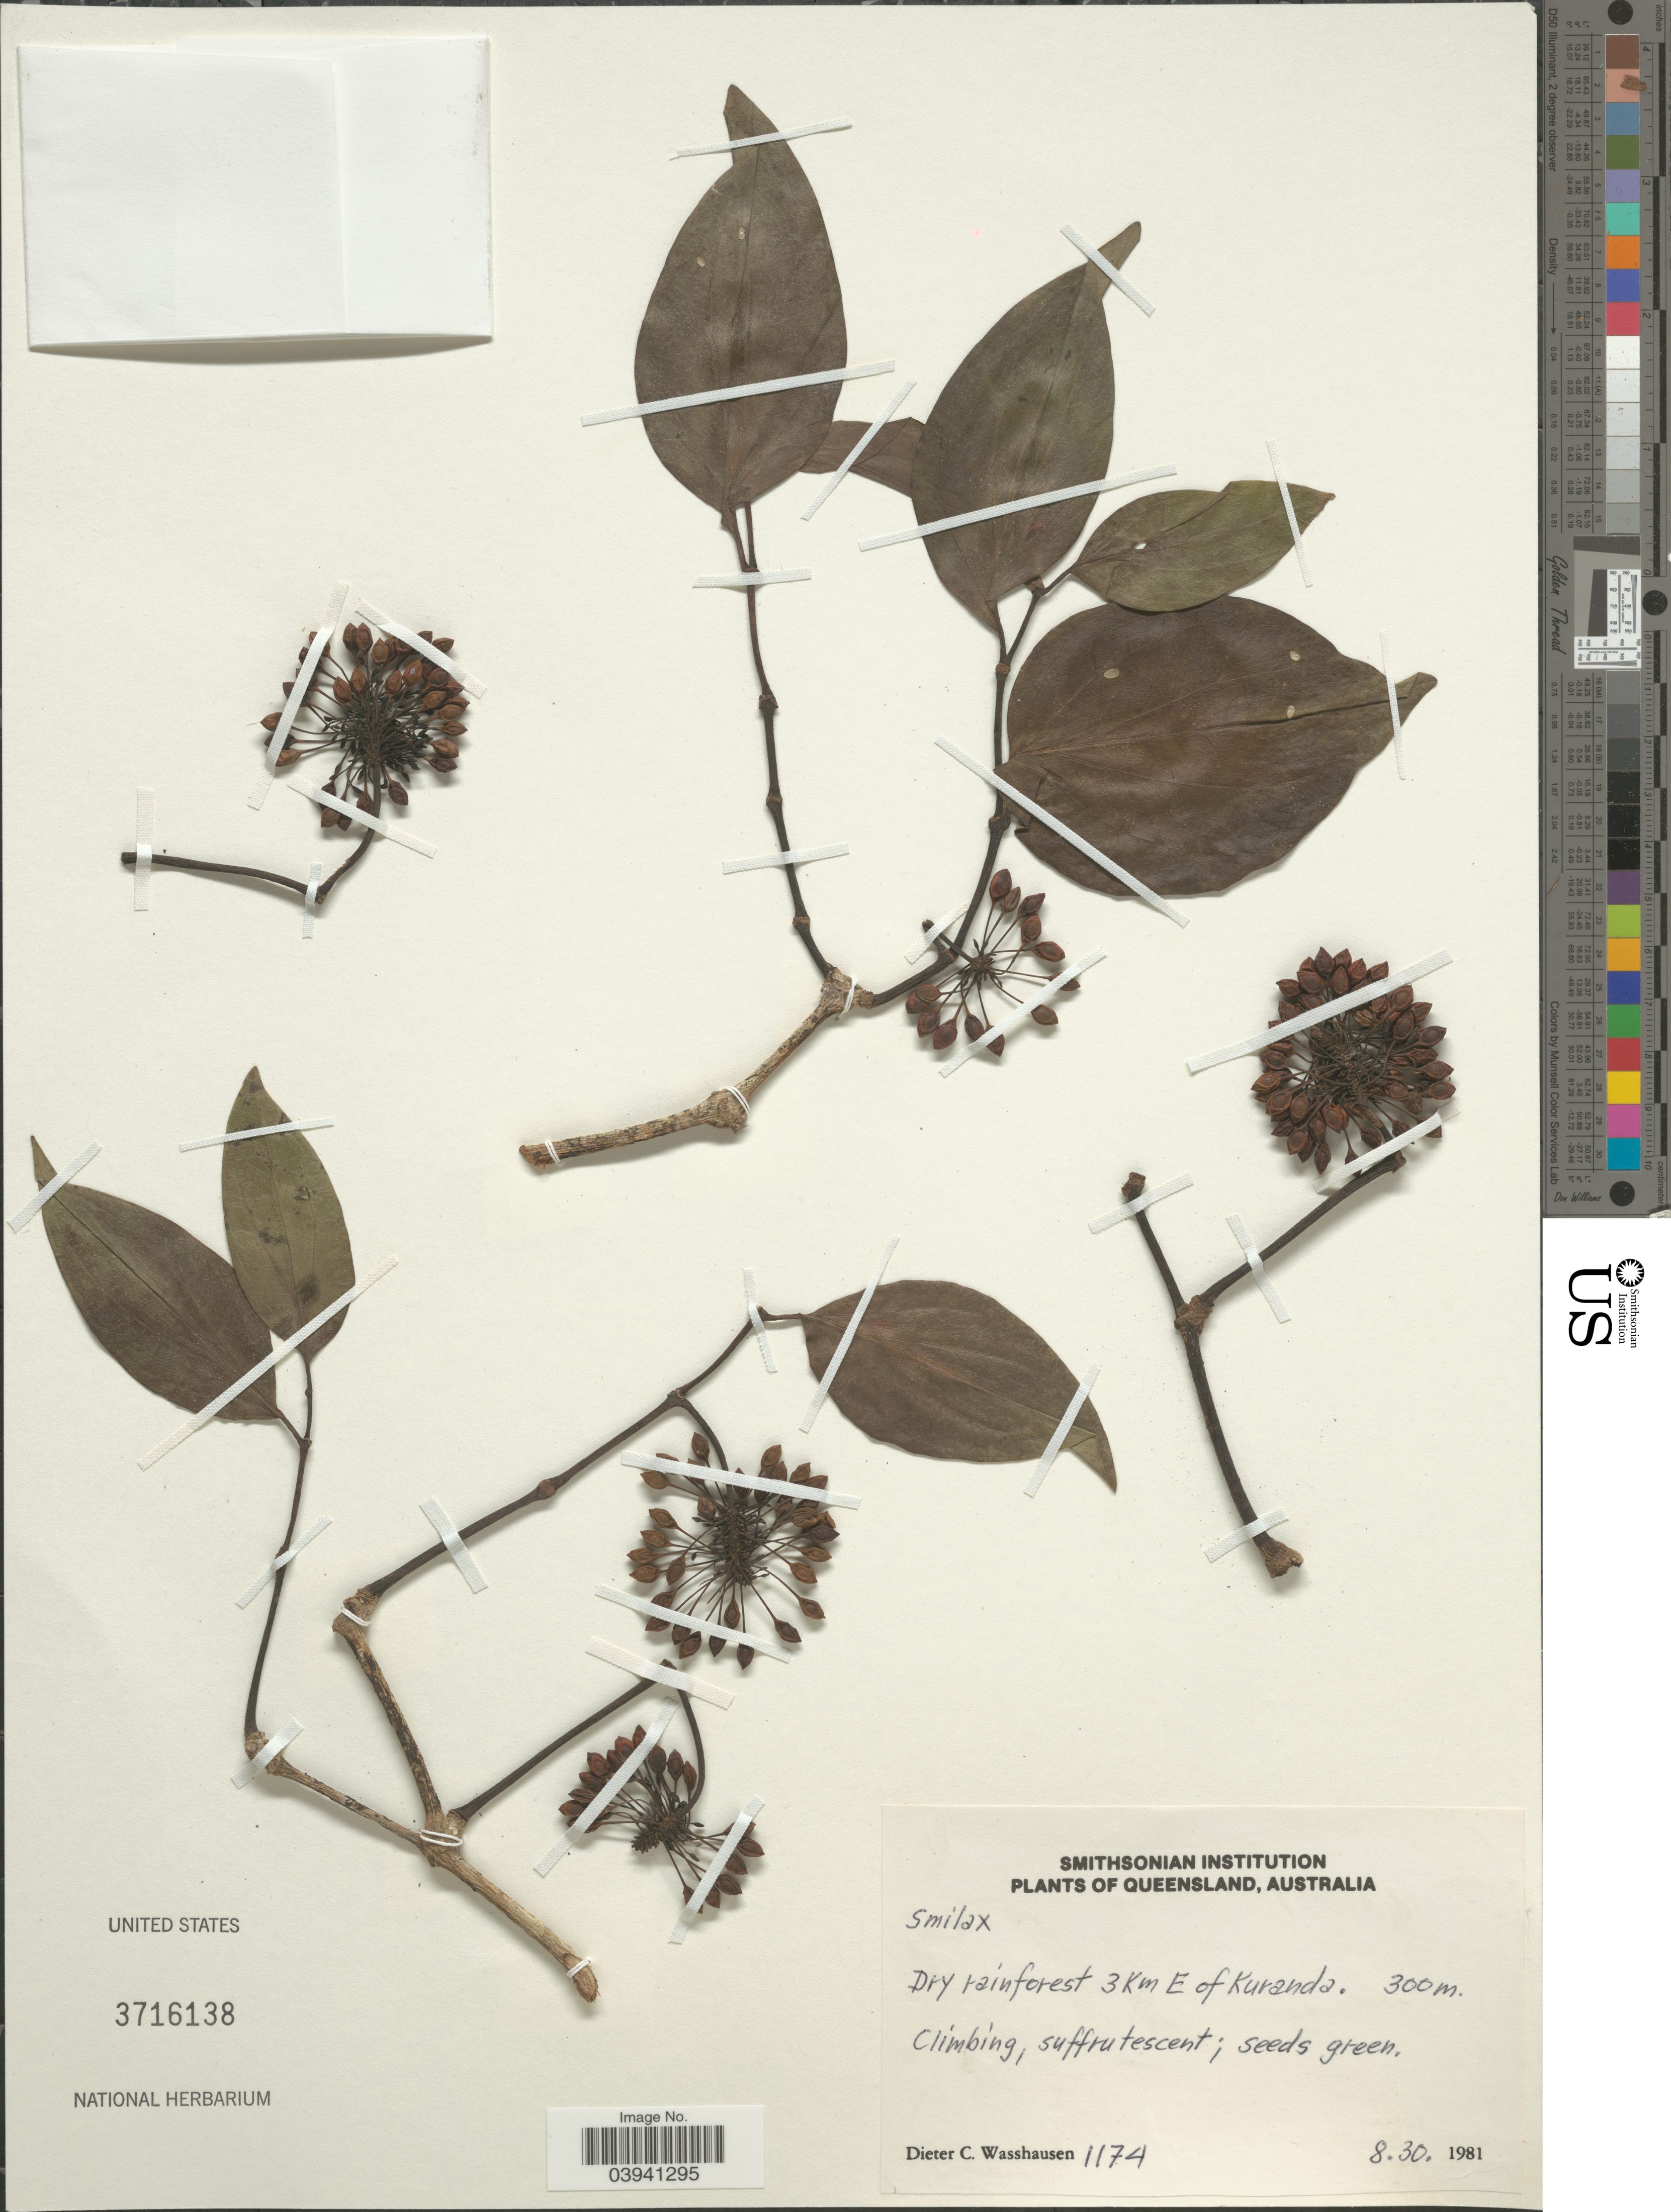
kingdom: Plantae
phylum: Tracheophyta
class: Liliopsida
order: Liliales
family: Smilacaceae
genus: Smilax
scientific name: Smilax sp.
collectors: D. C. Wasshausen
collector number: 1174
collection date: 1981-08-30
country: Australia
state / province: Queensland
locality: Dry rainforest 3 Km E of Kuranda.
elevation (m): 300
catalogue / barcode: US 3716138